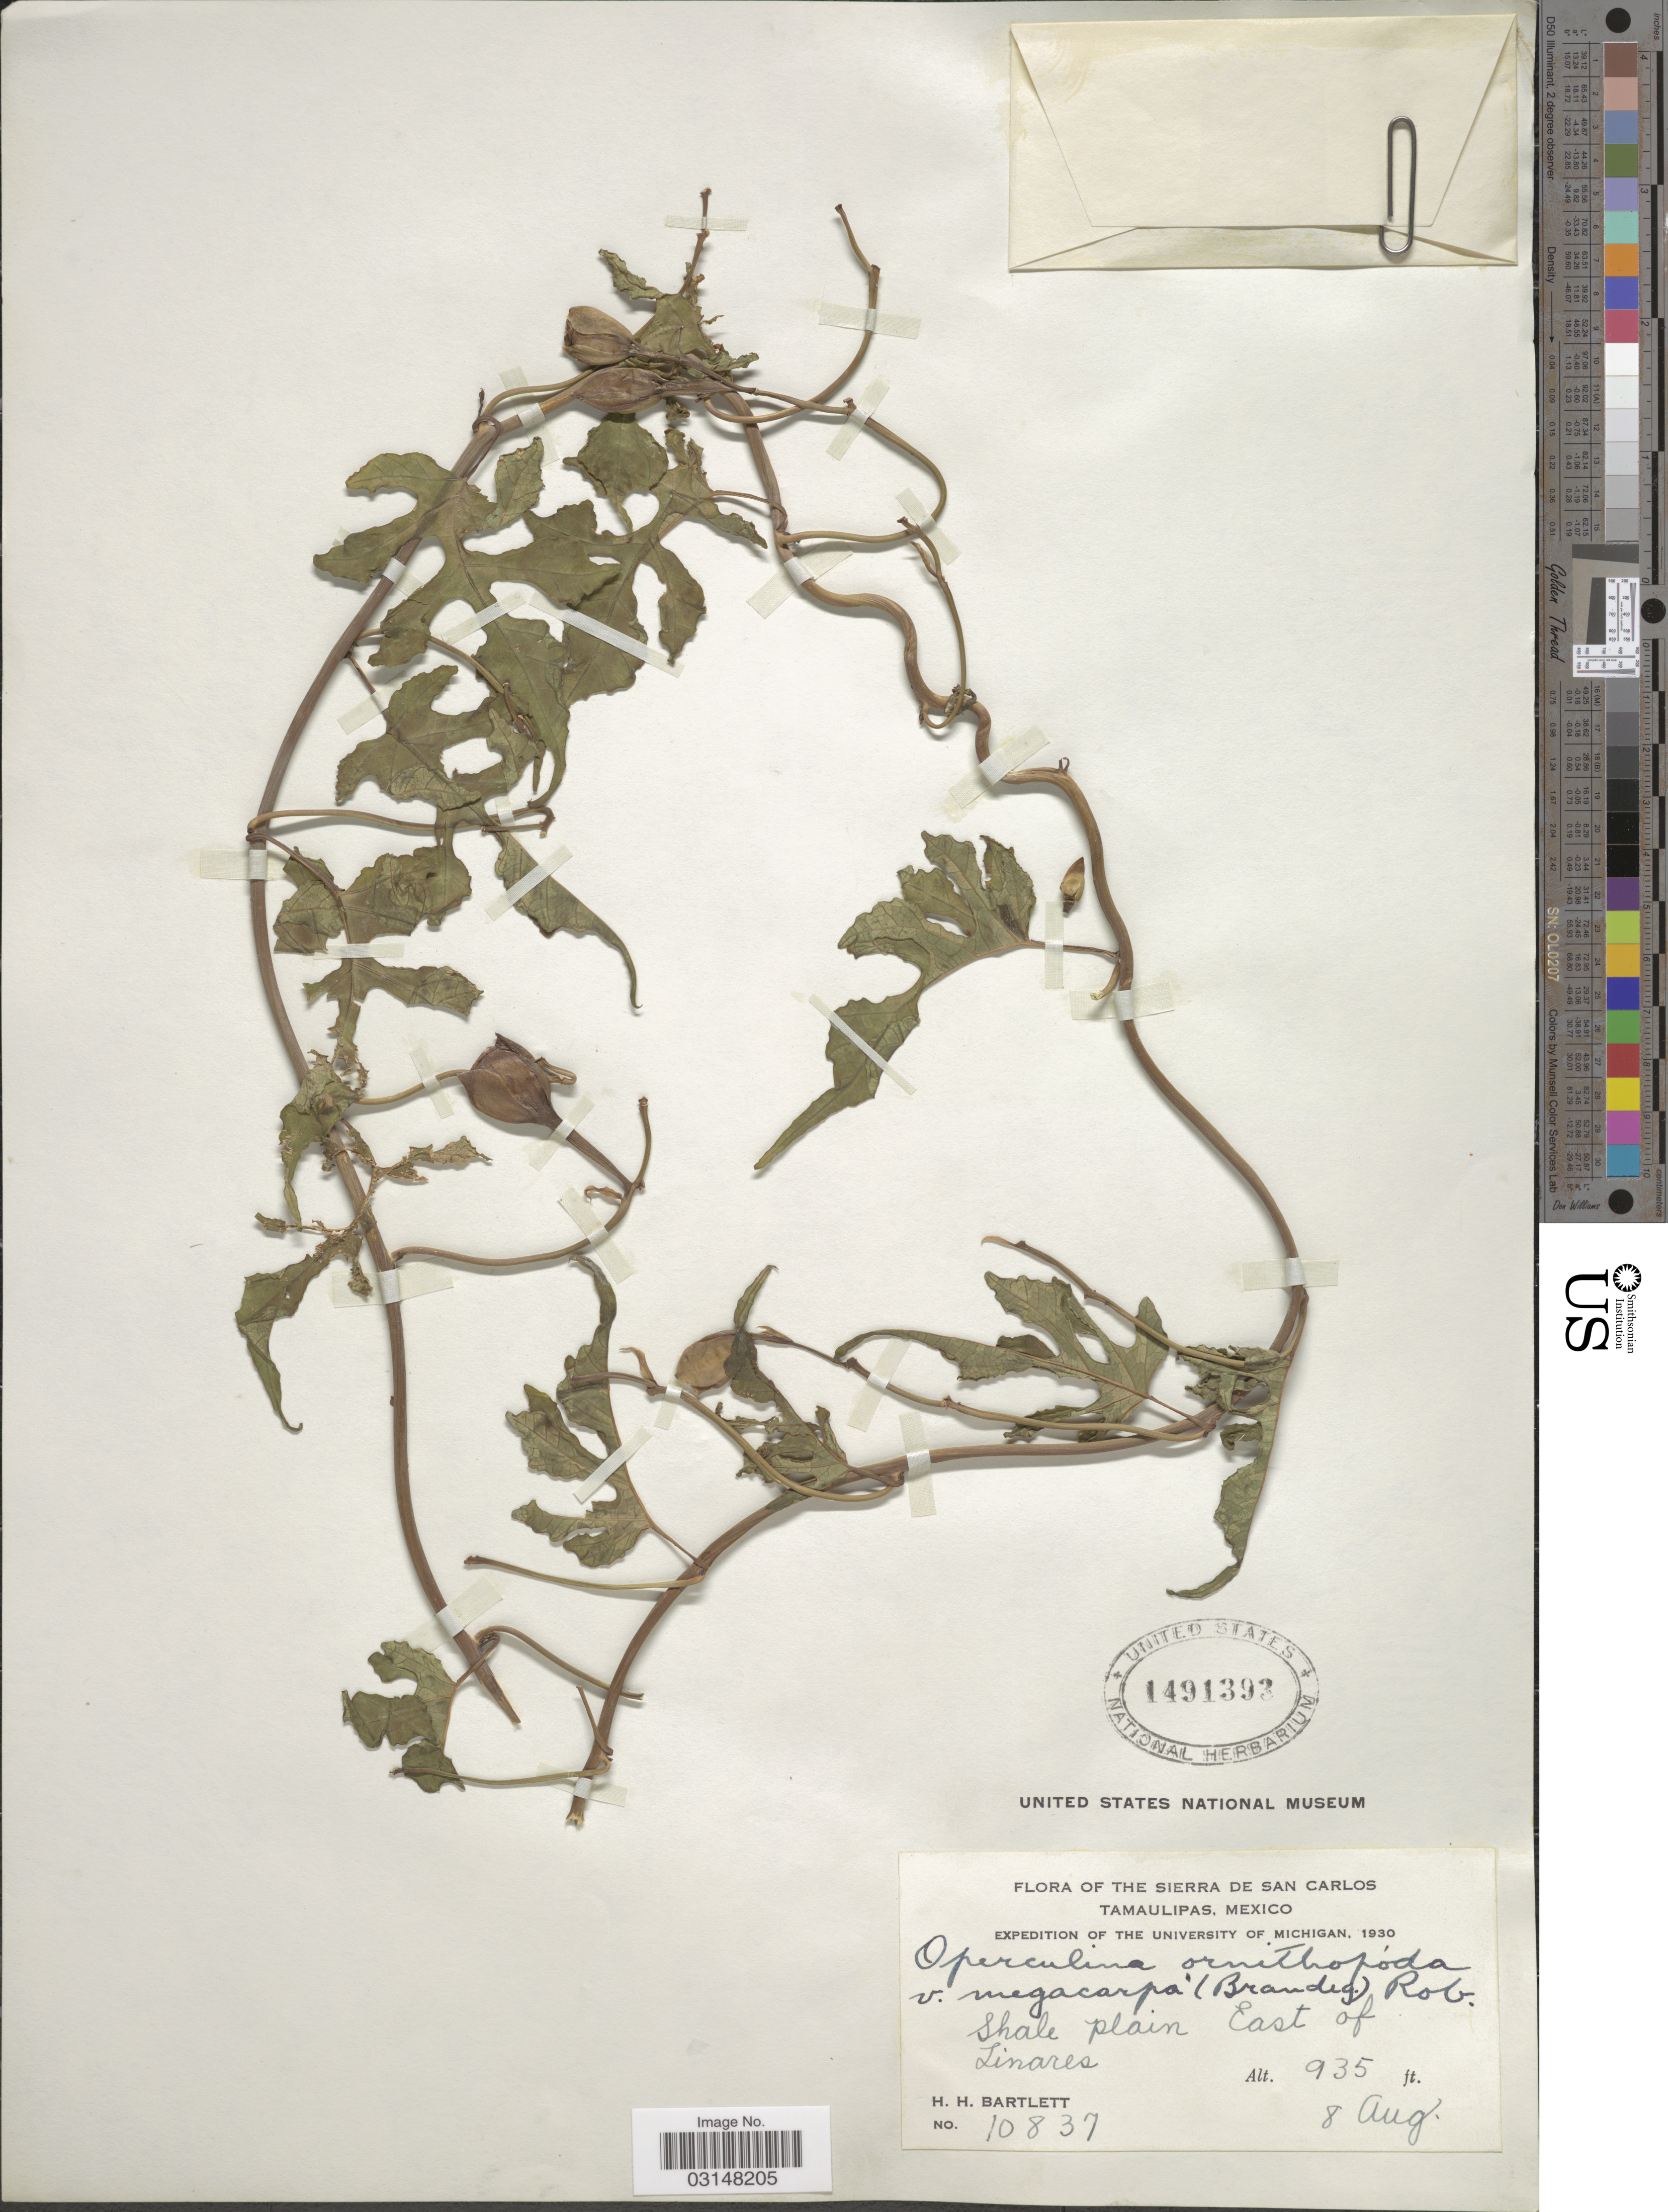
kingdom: Plantae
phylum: Tracheophyta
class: Magnoliopsida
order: Solanales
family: Convolvulaceae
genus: Operculina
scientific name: Operculina ornithopoda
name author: (B.L. Rob.) House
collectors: H. H. Bartlett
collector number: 10837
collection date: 1930-08-08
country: Mexico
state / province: Tamaulipas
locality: The Sierra de San Carlos. Shale plain East of Linares.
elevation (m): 285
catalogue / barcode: US 1491393